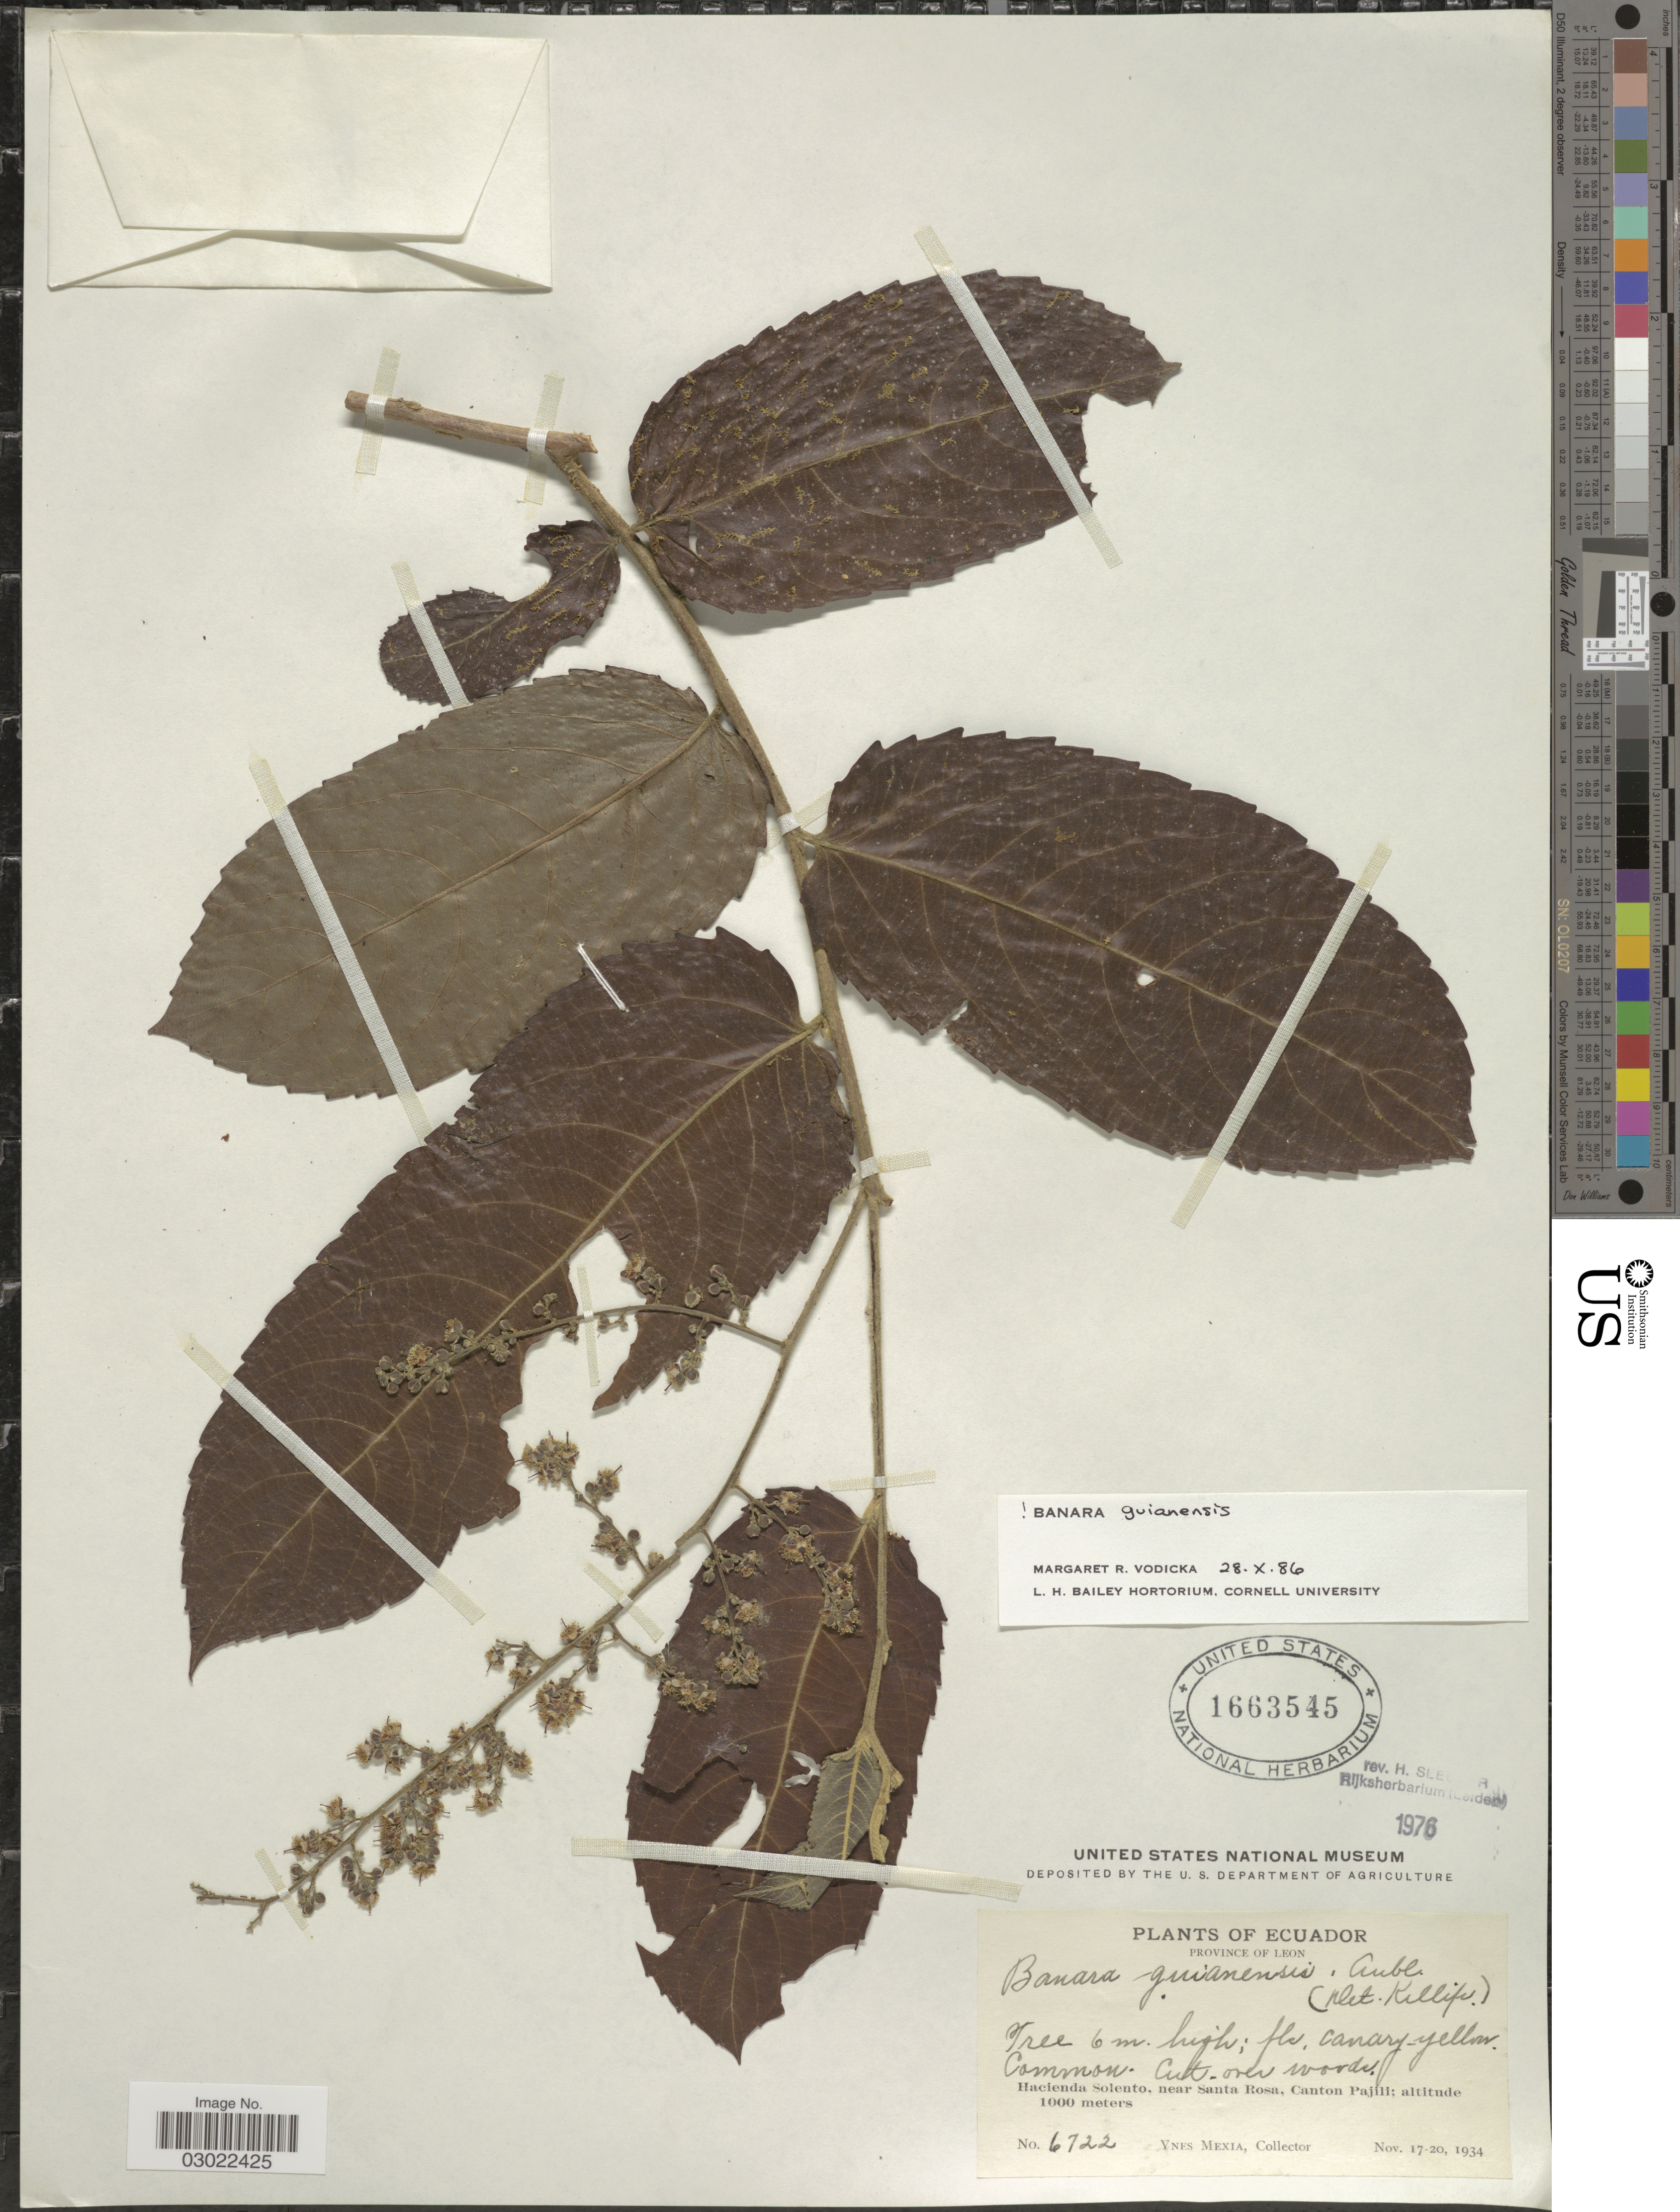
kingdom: Plantae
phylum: Tracheophyta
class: Magnoliopsida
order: Malpighiales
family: Salicaceae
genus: Banara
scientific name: Banara guianensis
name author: Aubl.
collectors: Y. Mexia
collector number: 6722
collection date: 1934-11-17/1934-11-20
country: Ecuador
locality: Province of Leon. Hacienda Solento, near Santa Rosa, Canton Pajili.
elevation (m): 1000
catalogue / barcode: US 1663545